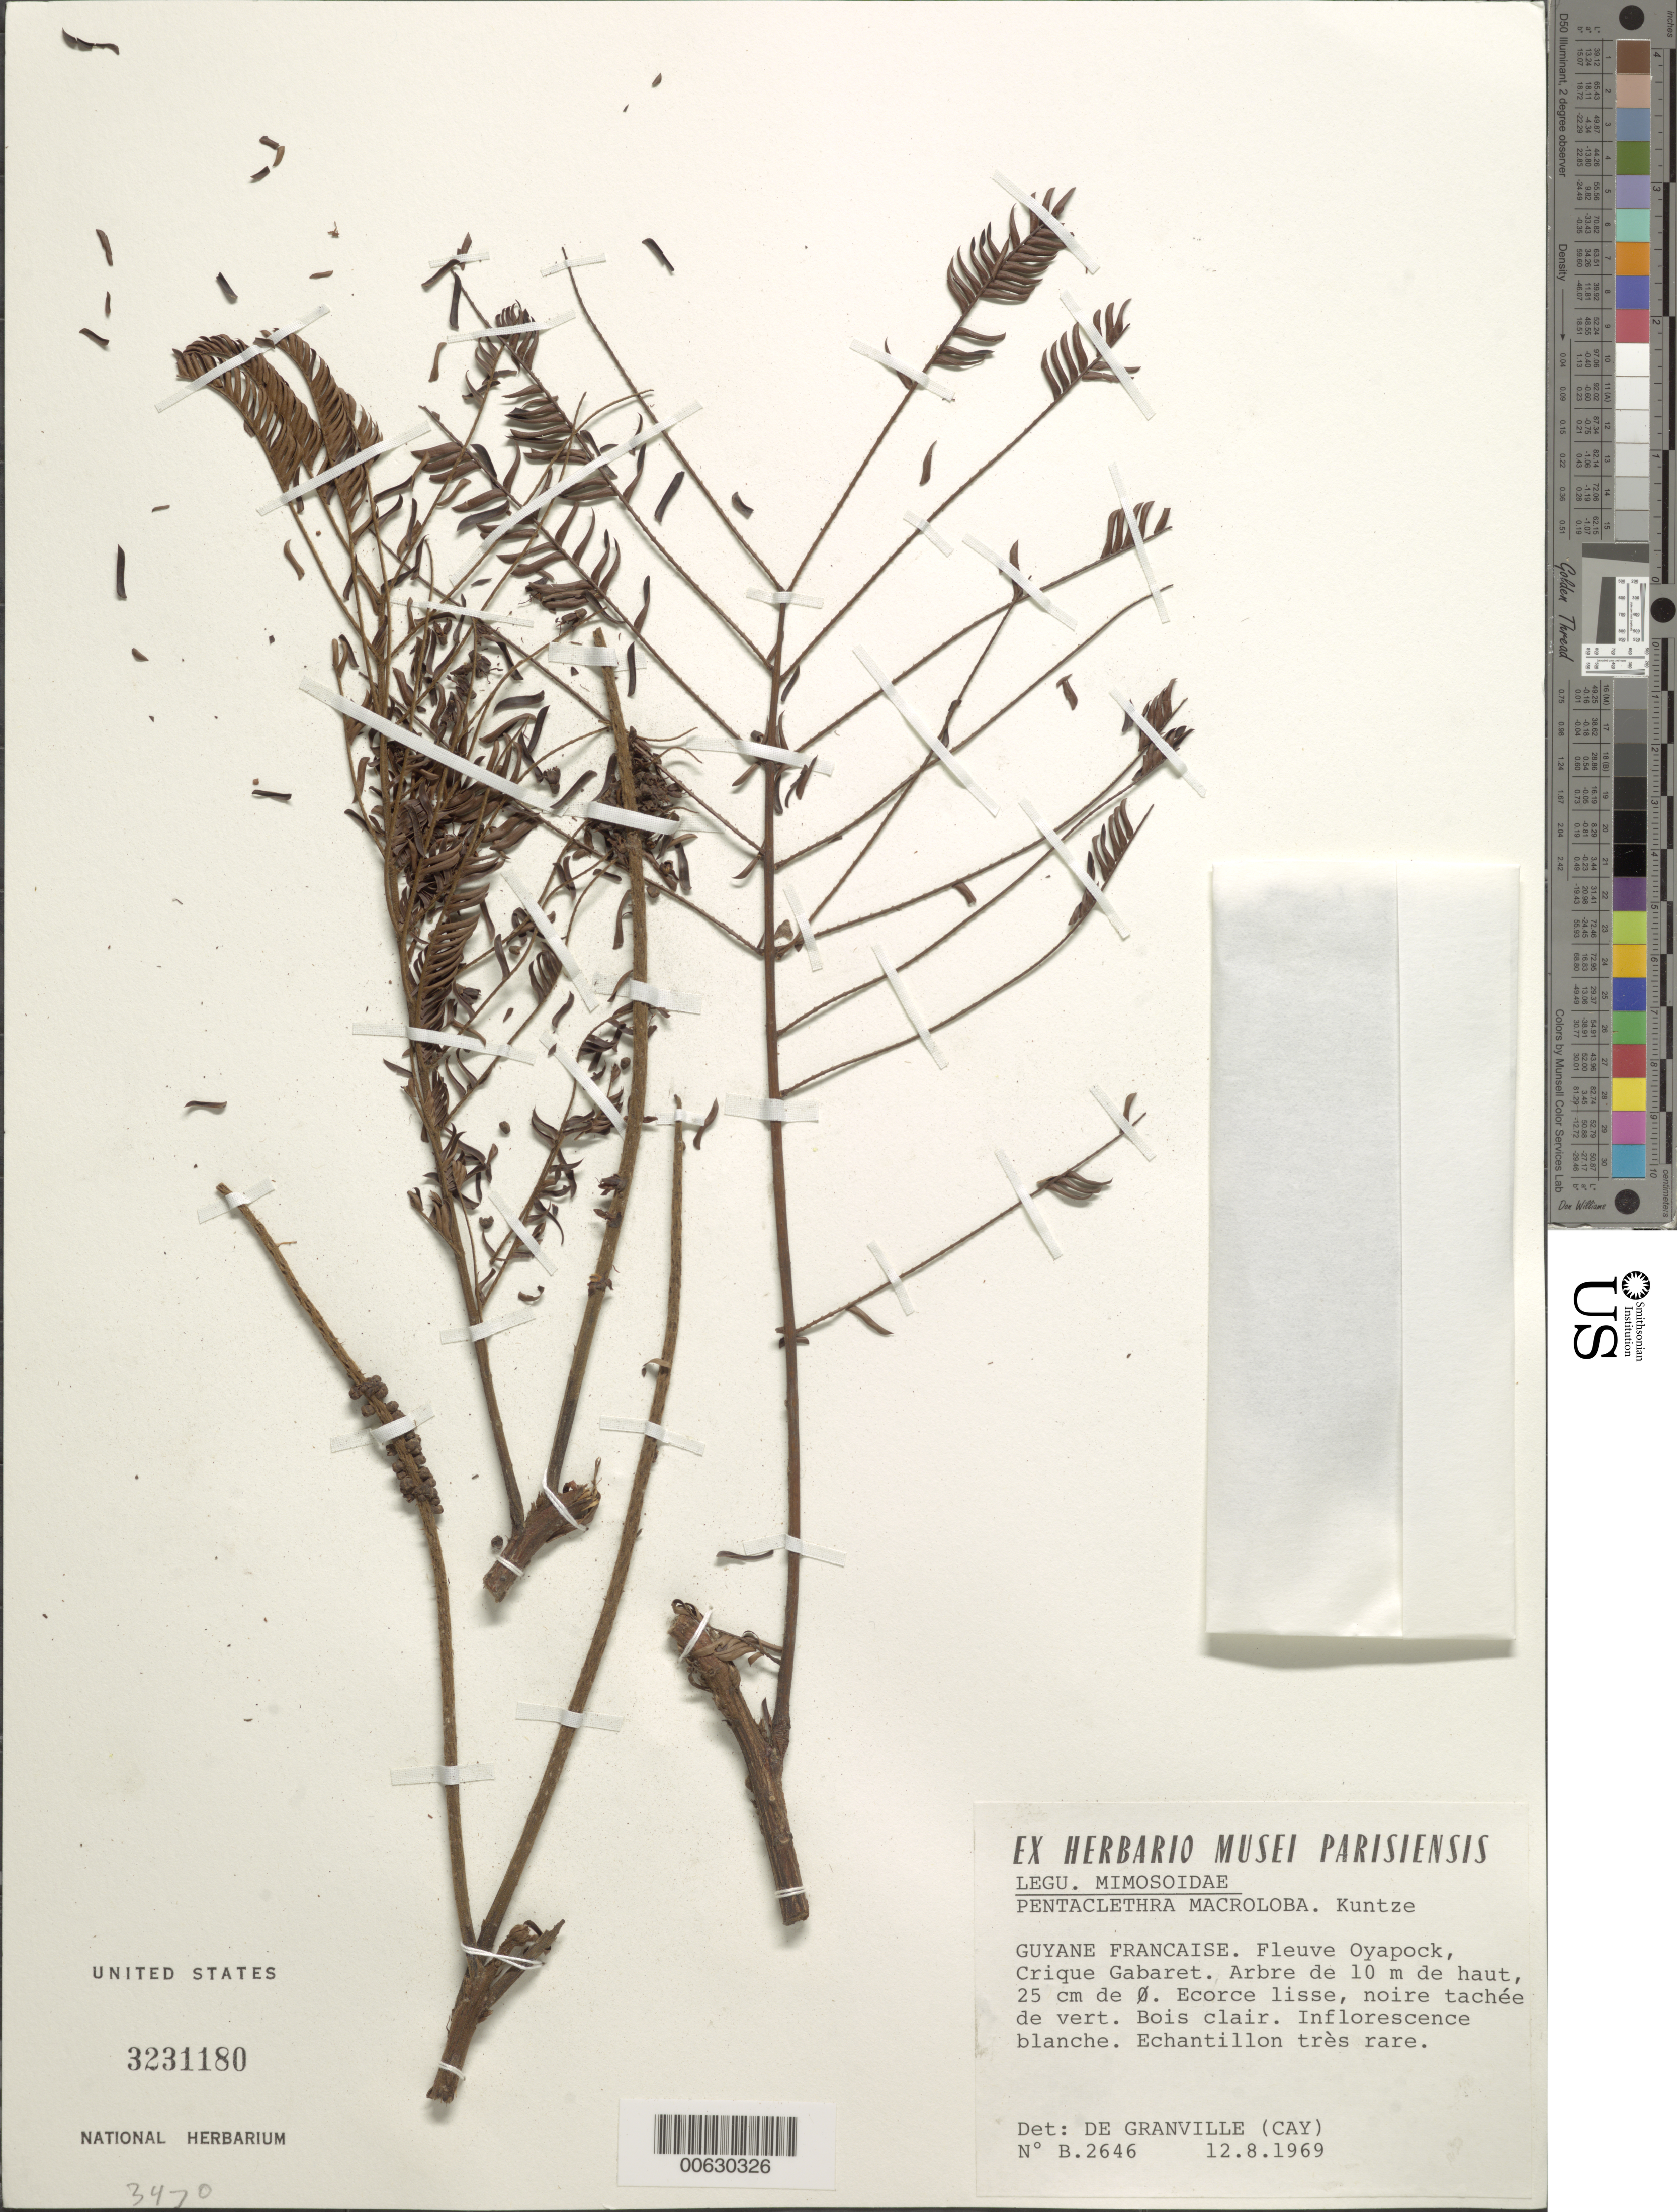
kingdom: Plantae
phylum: Tracheophyta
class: Magnoliopsida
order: Fabales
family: Fabaceae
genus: Pentaclethra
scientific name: Pentaclethra macroloba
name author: (Willd.) Kuntze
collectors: ex herb. Musei Parisiensis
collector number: B2646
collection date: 1969-08-12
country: French Guiana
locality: Guyane Francaise. Fleuve Oyapock, Crique Gabaret.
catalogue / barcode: US 3231180